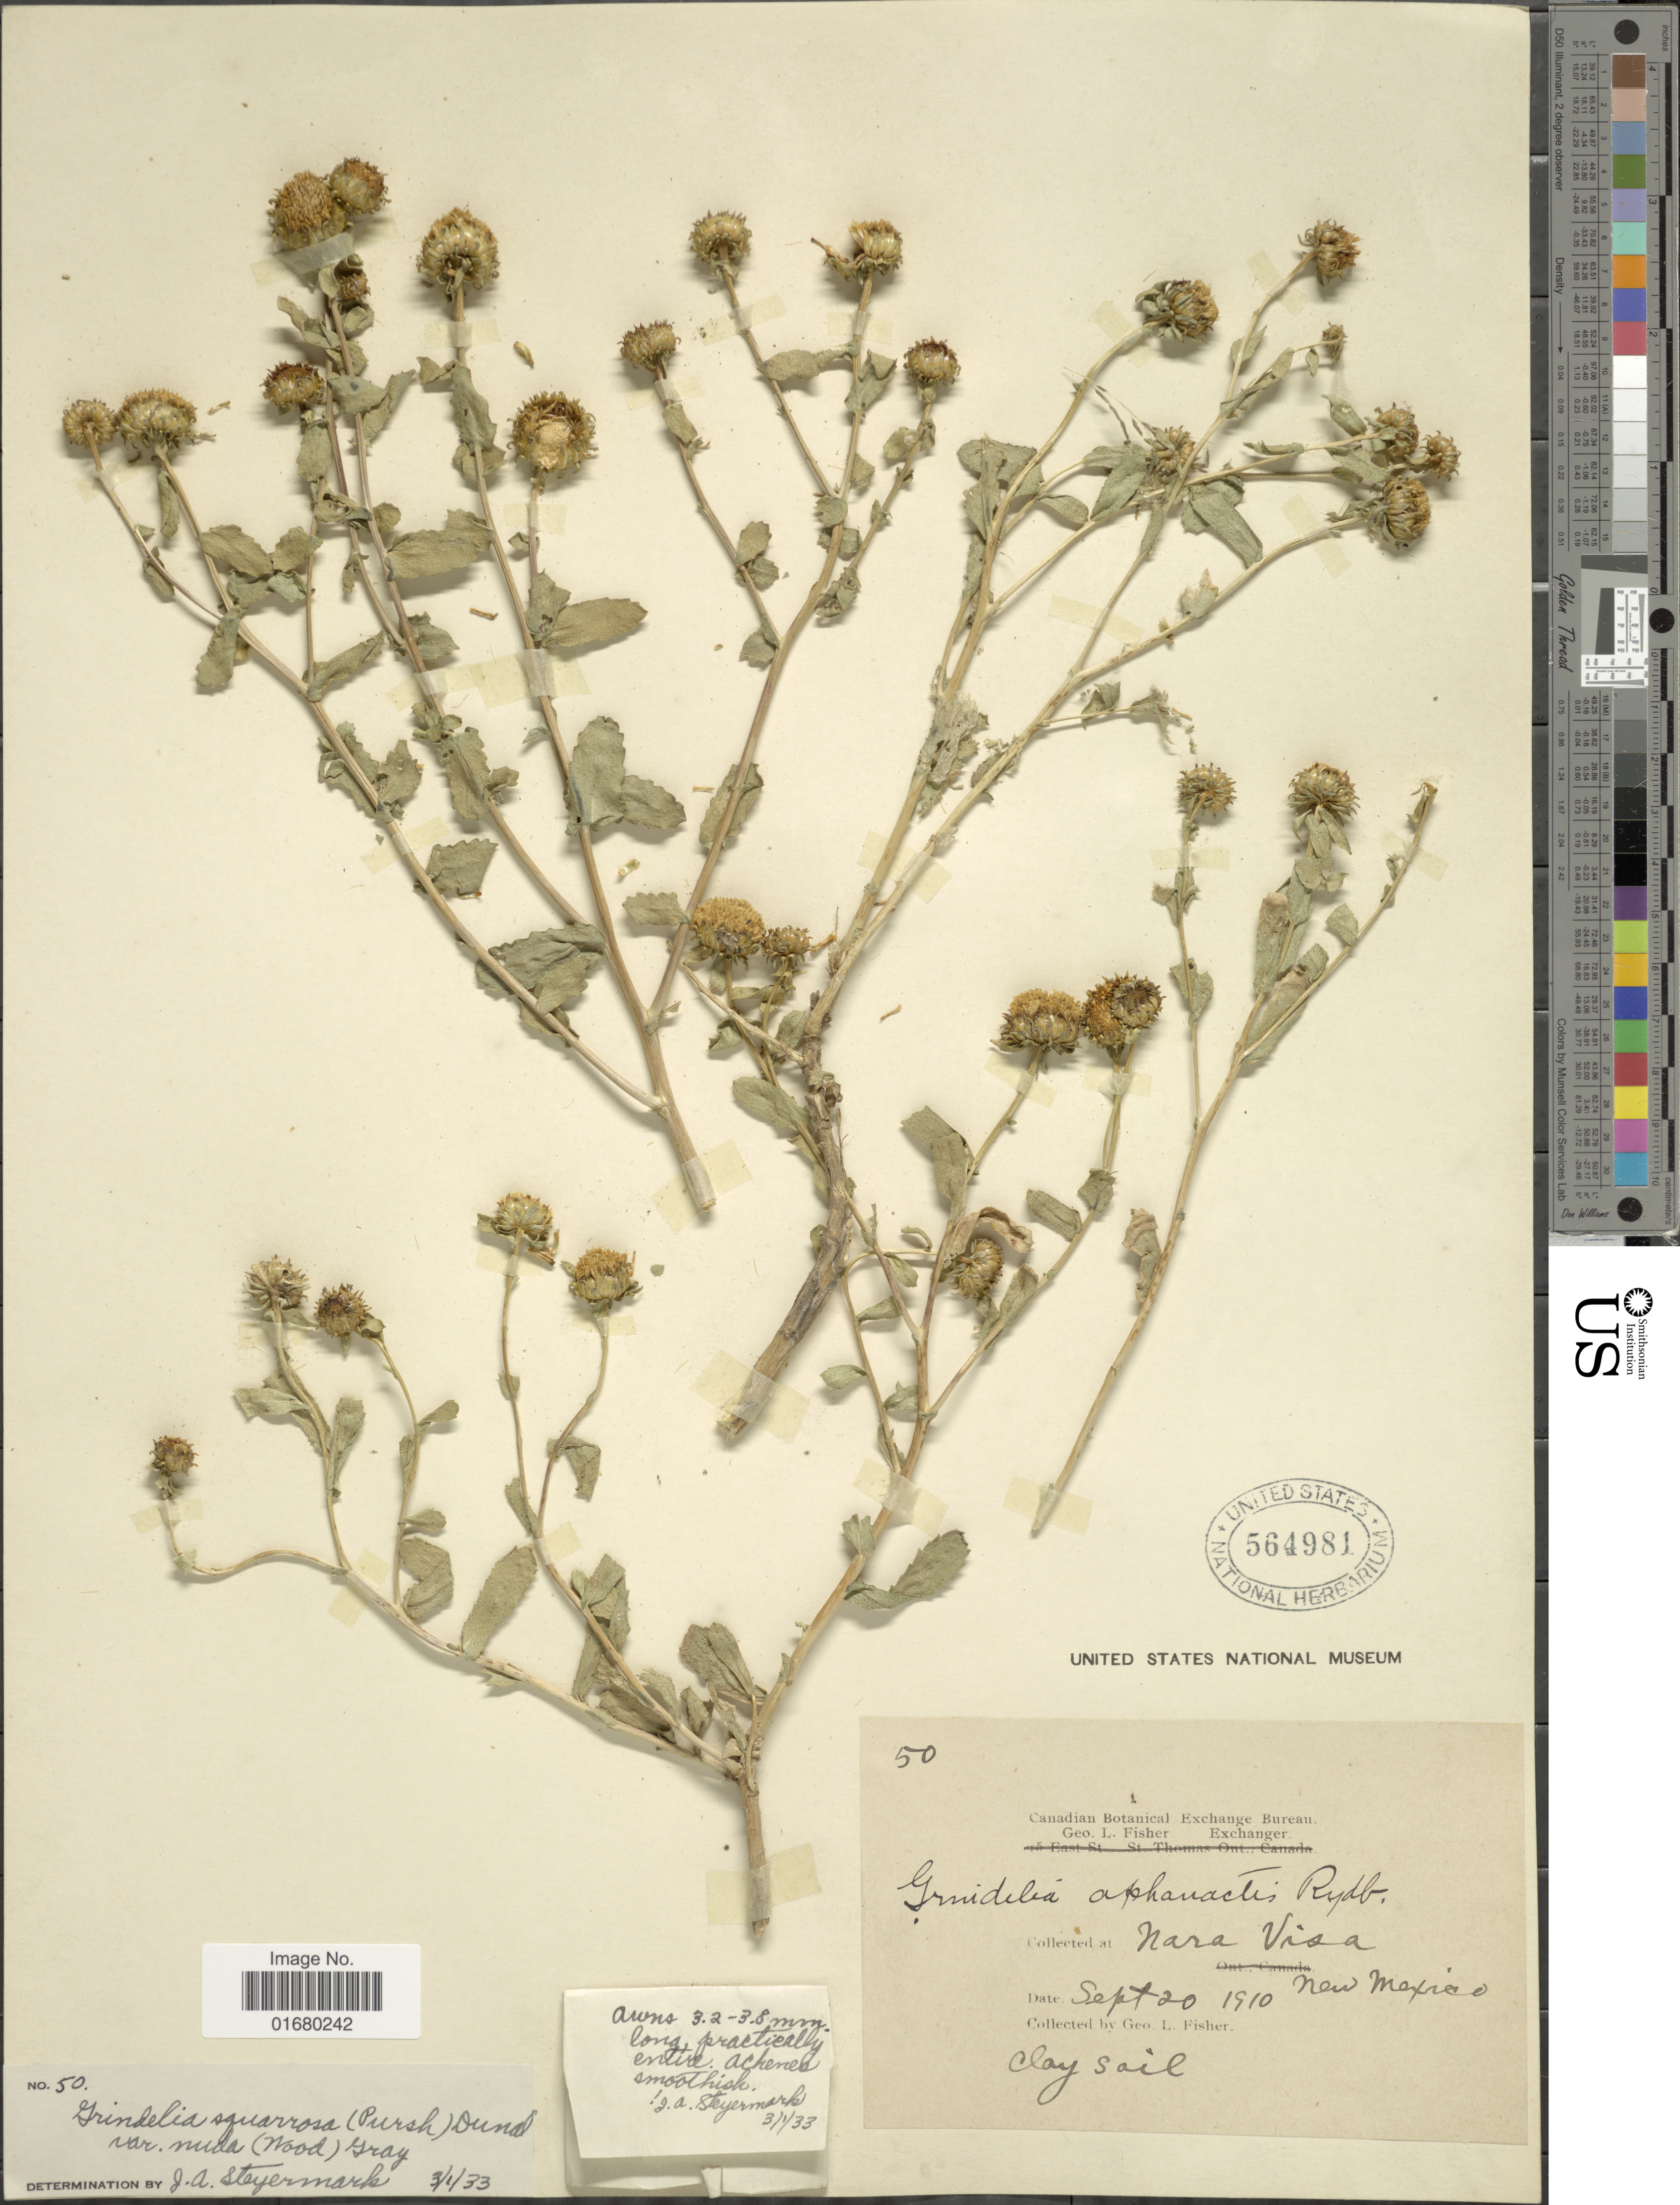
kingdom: Plantae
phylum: Tracheophyta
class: Magnoliopsida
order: Asterales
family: Asteraceae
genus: Grindelia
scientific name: Grindelia squarrosa var. nuda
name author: (Alph. Wood) A. Gray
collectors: G. L. Fisher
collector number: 50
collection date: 1910-09-20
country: United States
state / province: New Mexico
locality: Nara Visa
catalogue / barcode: US 564981